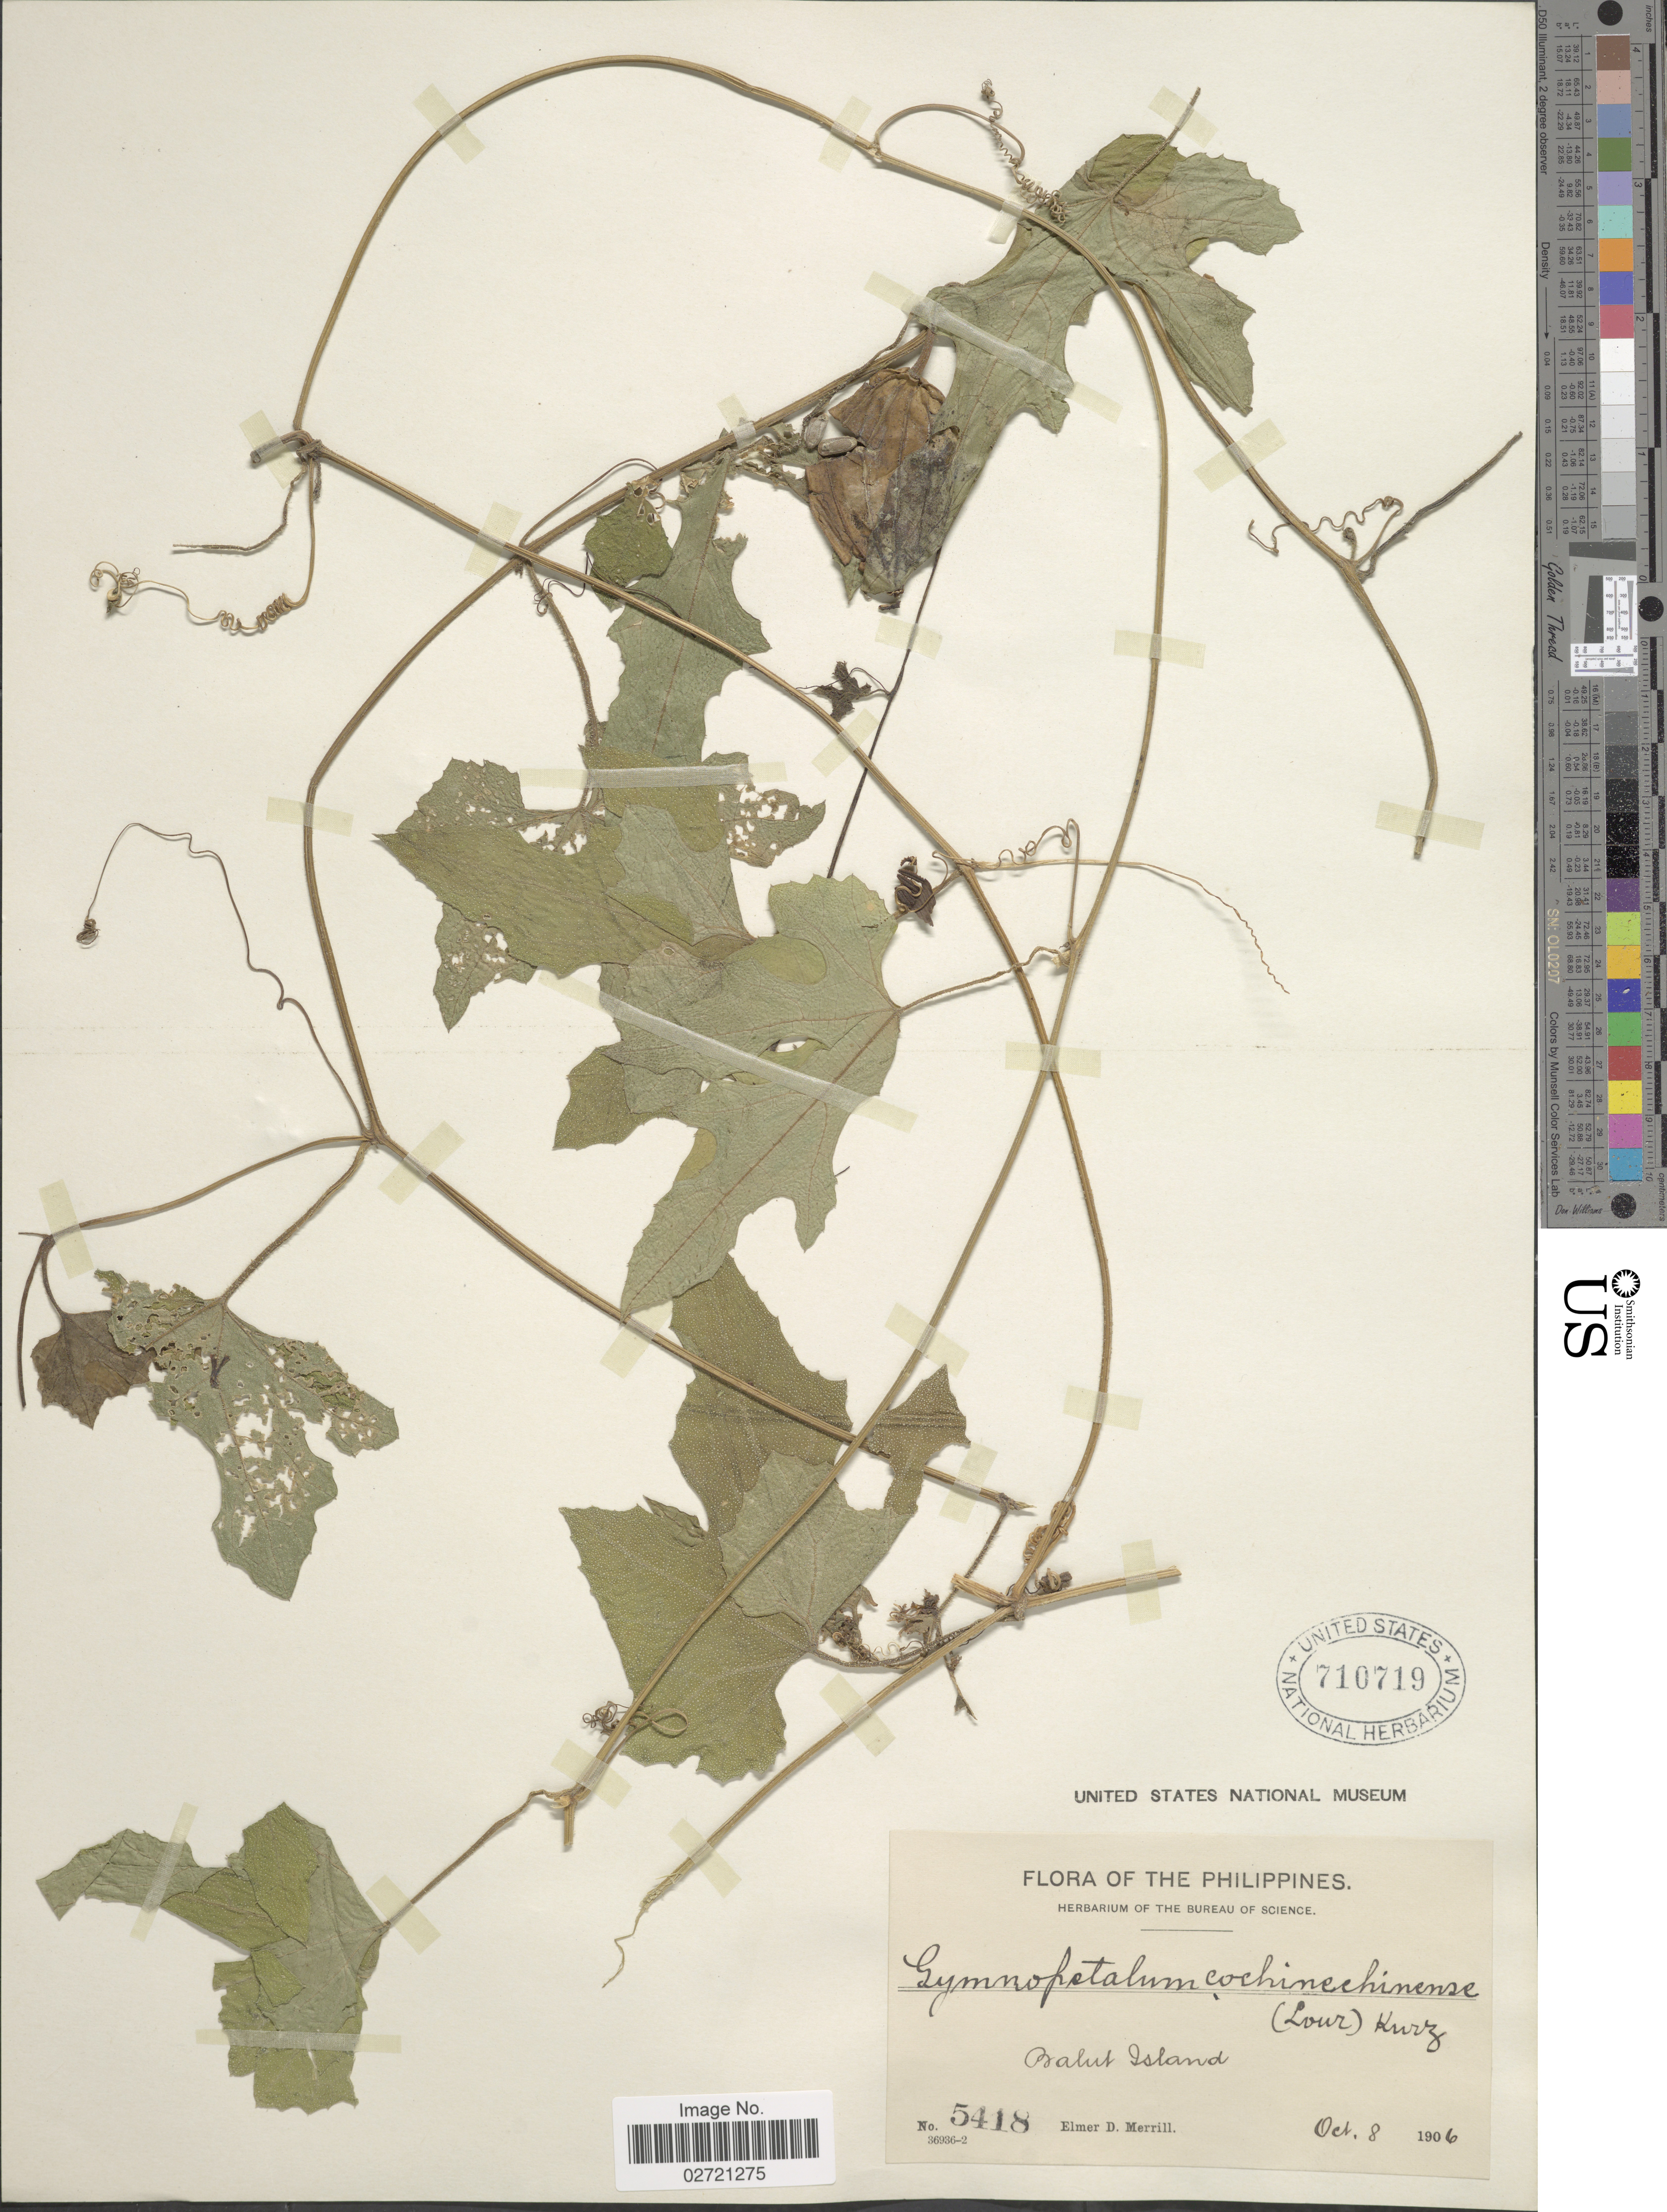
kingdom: Plantae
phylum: Tracheophyta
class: Magnoliopsida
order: Cucurbitales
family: Cucurbitaceae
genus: Trichosanthes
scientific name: Trichosanthes costata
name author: Blume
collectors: E. D. Merrill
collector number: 5418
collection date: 1906-10-08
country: Philippines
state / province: Davao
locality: Balut Island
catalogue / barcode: US 710719